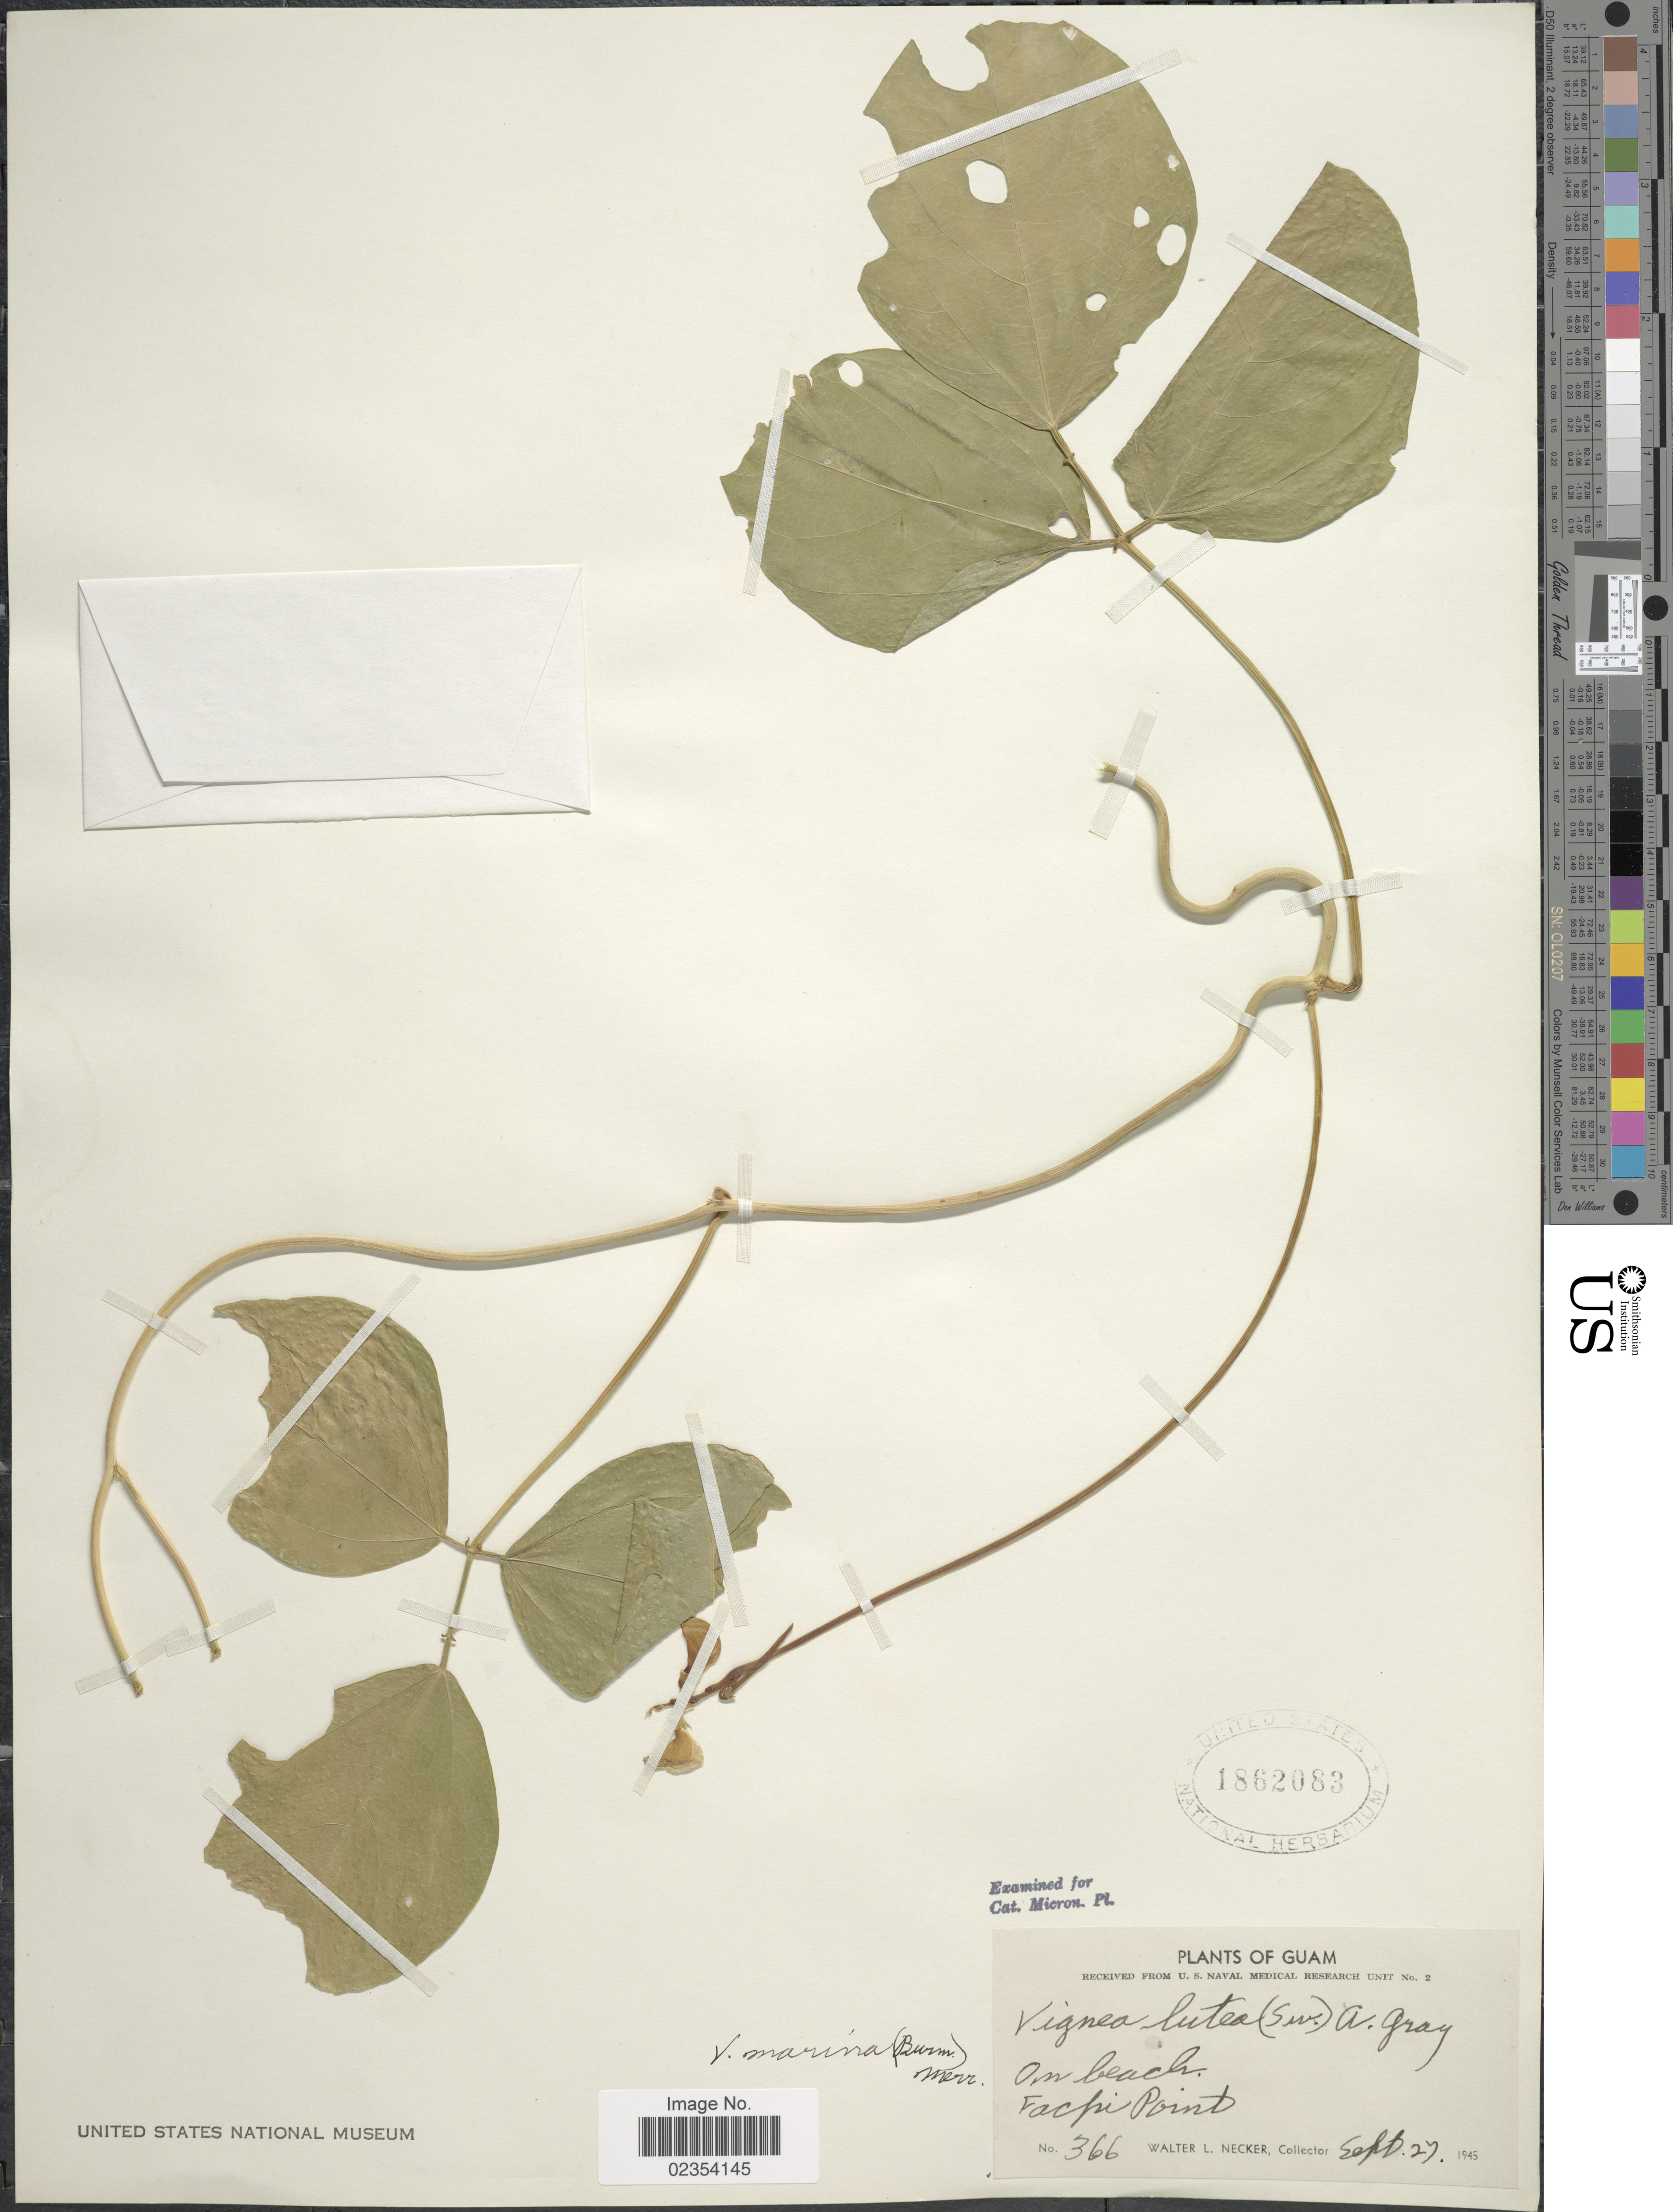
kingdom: Plantae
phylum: Tracheophyta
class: Magnoliopsida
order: Fabales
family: Fabaceae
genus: Vigna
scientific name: Vigna marina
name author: (Burm.) Merr.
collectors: W. L. Necker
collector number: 366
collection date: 1945-09-27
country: Guam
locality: On beach, Fachi [interpreted] Point.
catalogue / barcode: US 1862083